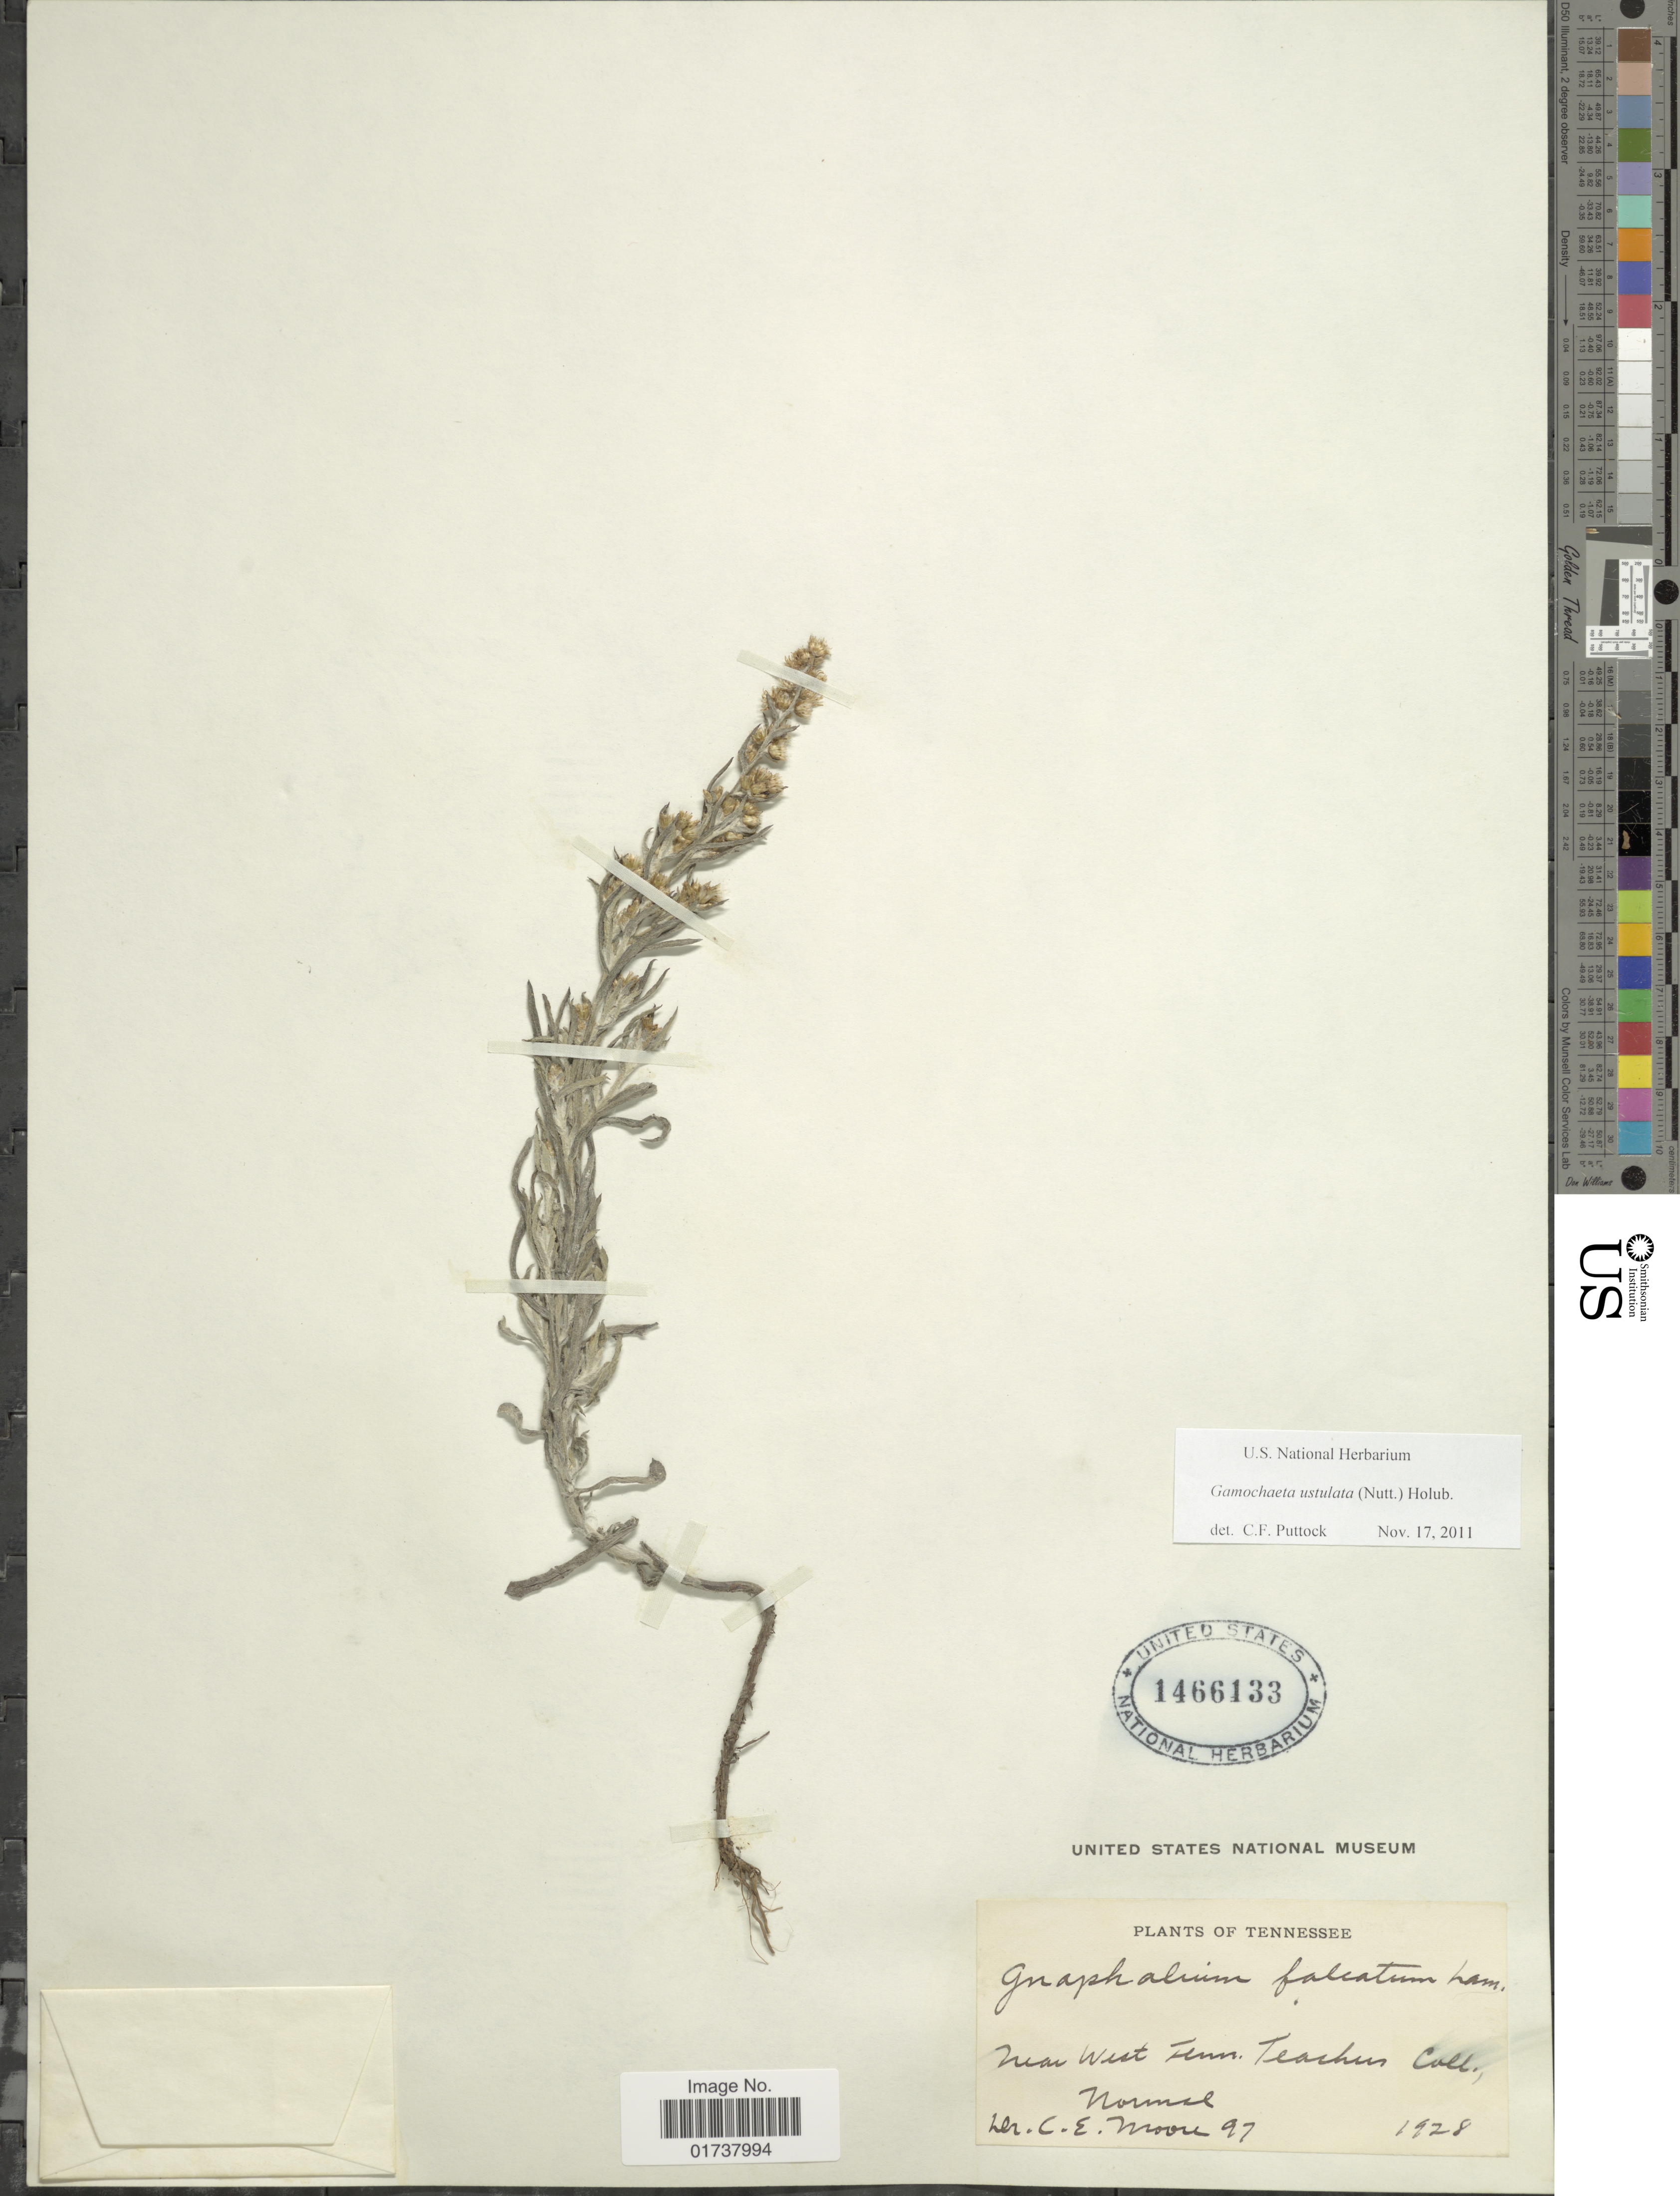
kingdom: Plantae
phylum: Tracheophyta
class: Magnoliopsida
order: Asterales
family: Asteraceae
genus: Gamochaeta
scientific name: Gamochaeta purpurea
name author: (L.) Cabrera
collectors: C. Moore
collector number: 97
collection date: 1928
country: United States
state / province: Tennessee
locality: Near West Tenn. Teachers Coll., Normal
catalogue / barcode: US 1466133